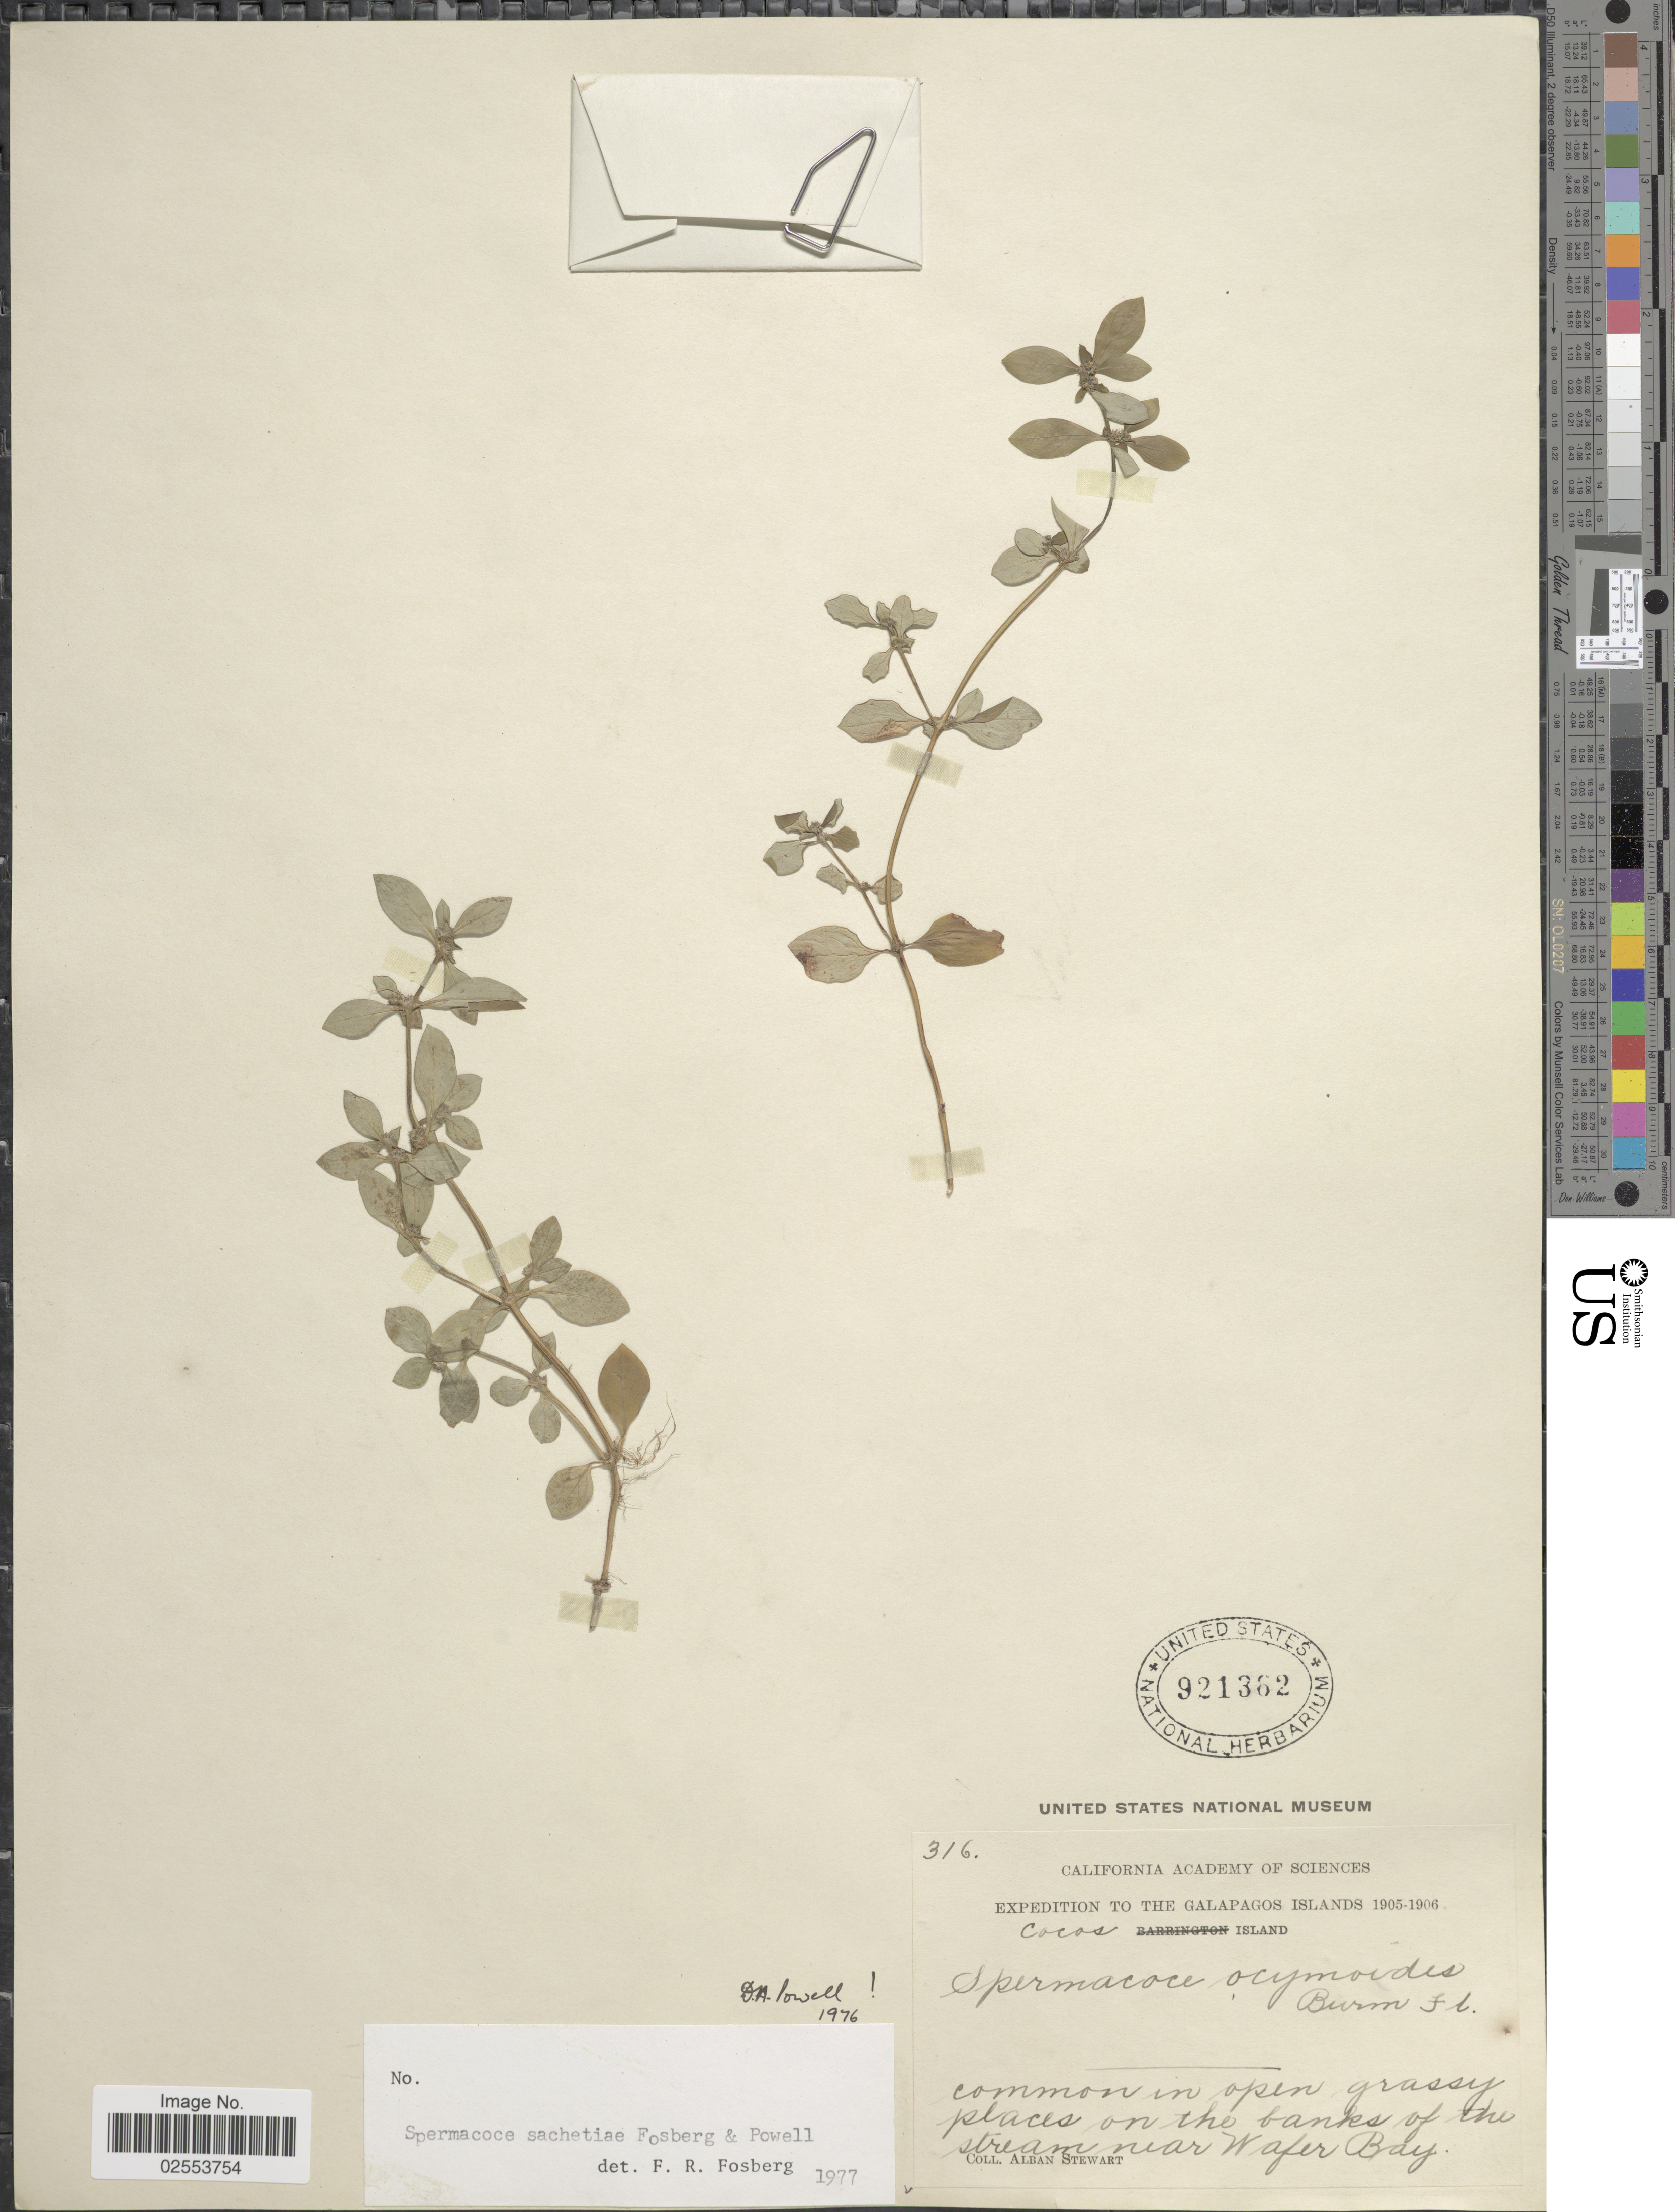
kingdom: Plantae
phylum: Tracheophyta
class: Magnoliopsida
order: Gentianales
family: Rubiaceae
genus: Spermacoce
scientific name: Spermacoce sachetiae Fosberg & D.A. Powell sp. nov. ined.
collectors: A. Stewart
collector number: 316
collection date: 1905/1906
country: Costa Rica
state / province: Puntarenas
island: Cocos Island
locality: Cocos Island, on the banks of the stream near Wafer Bay.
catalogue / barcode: US 921362